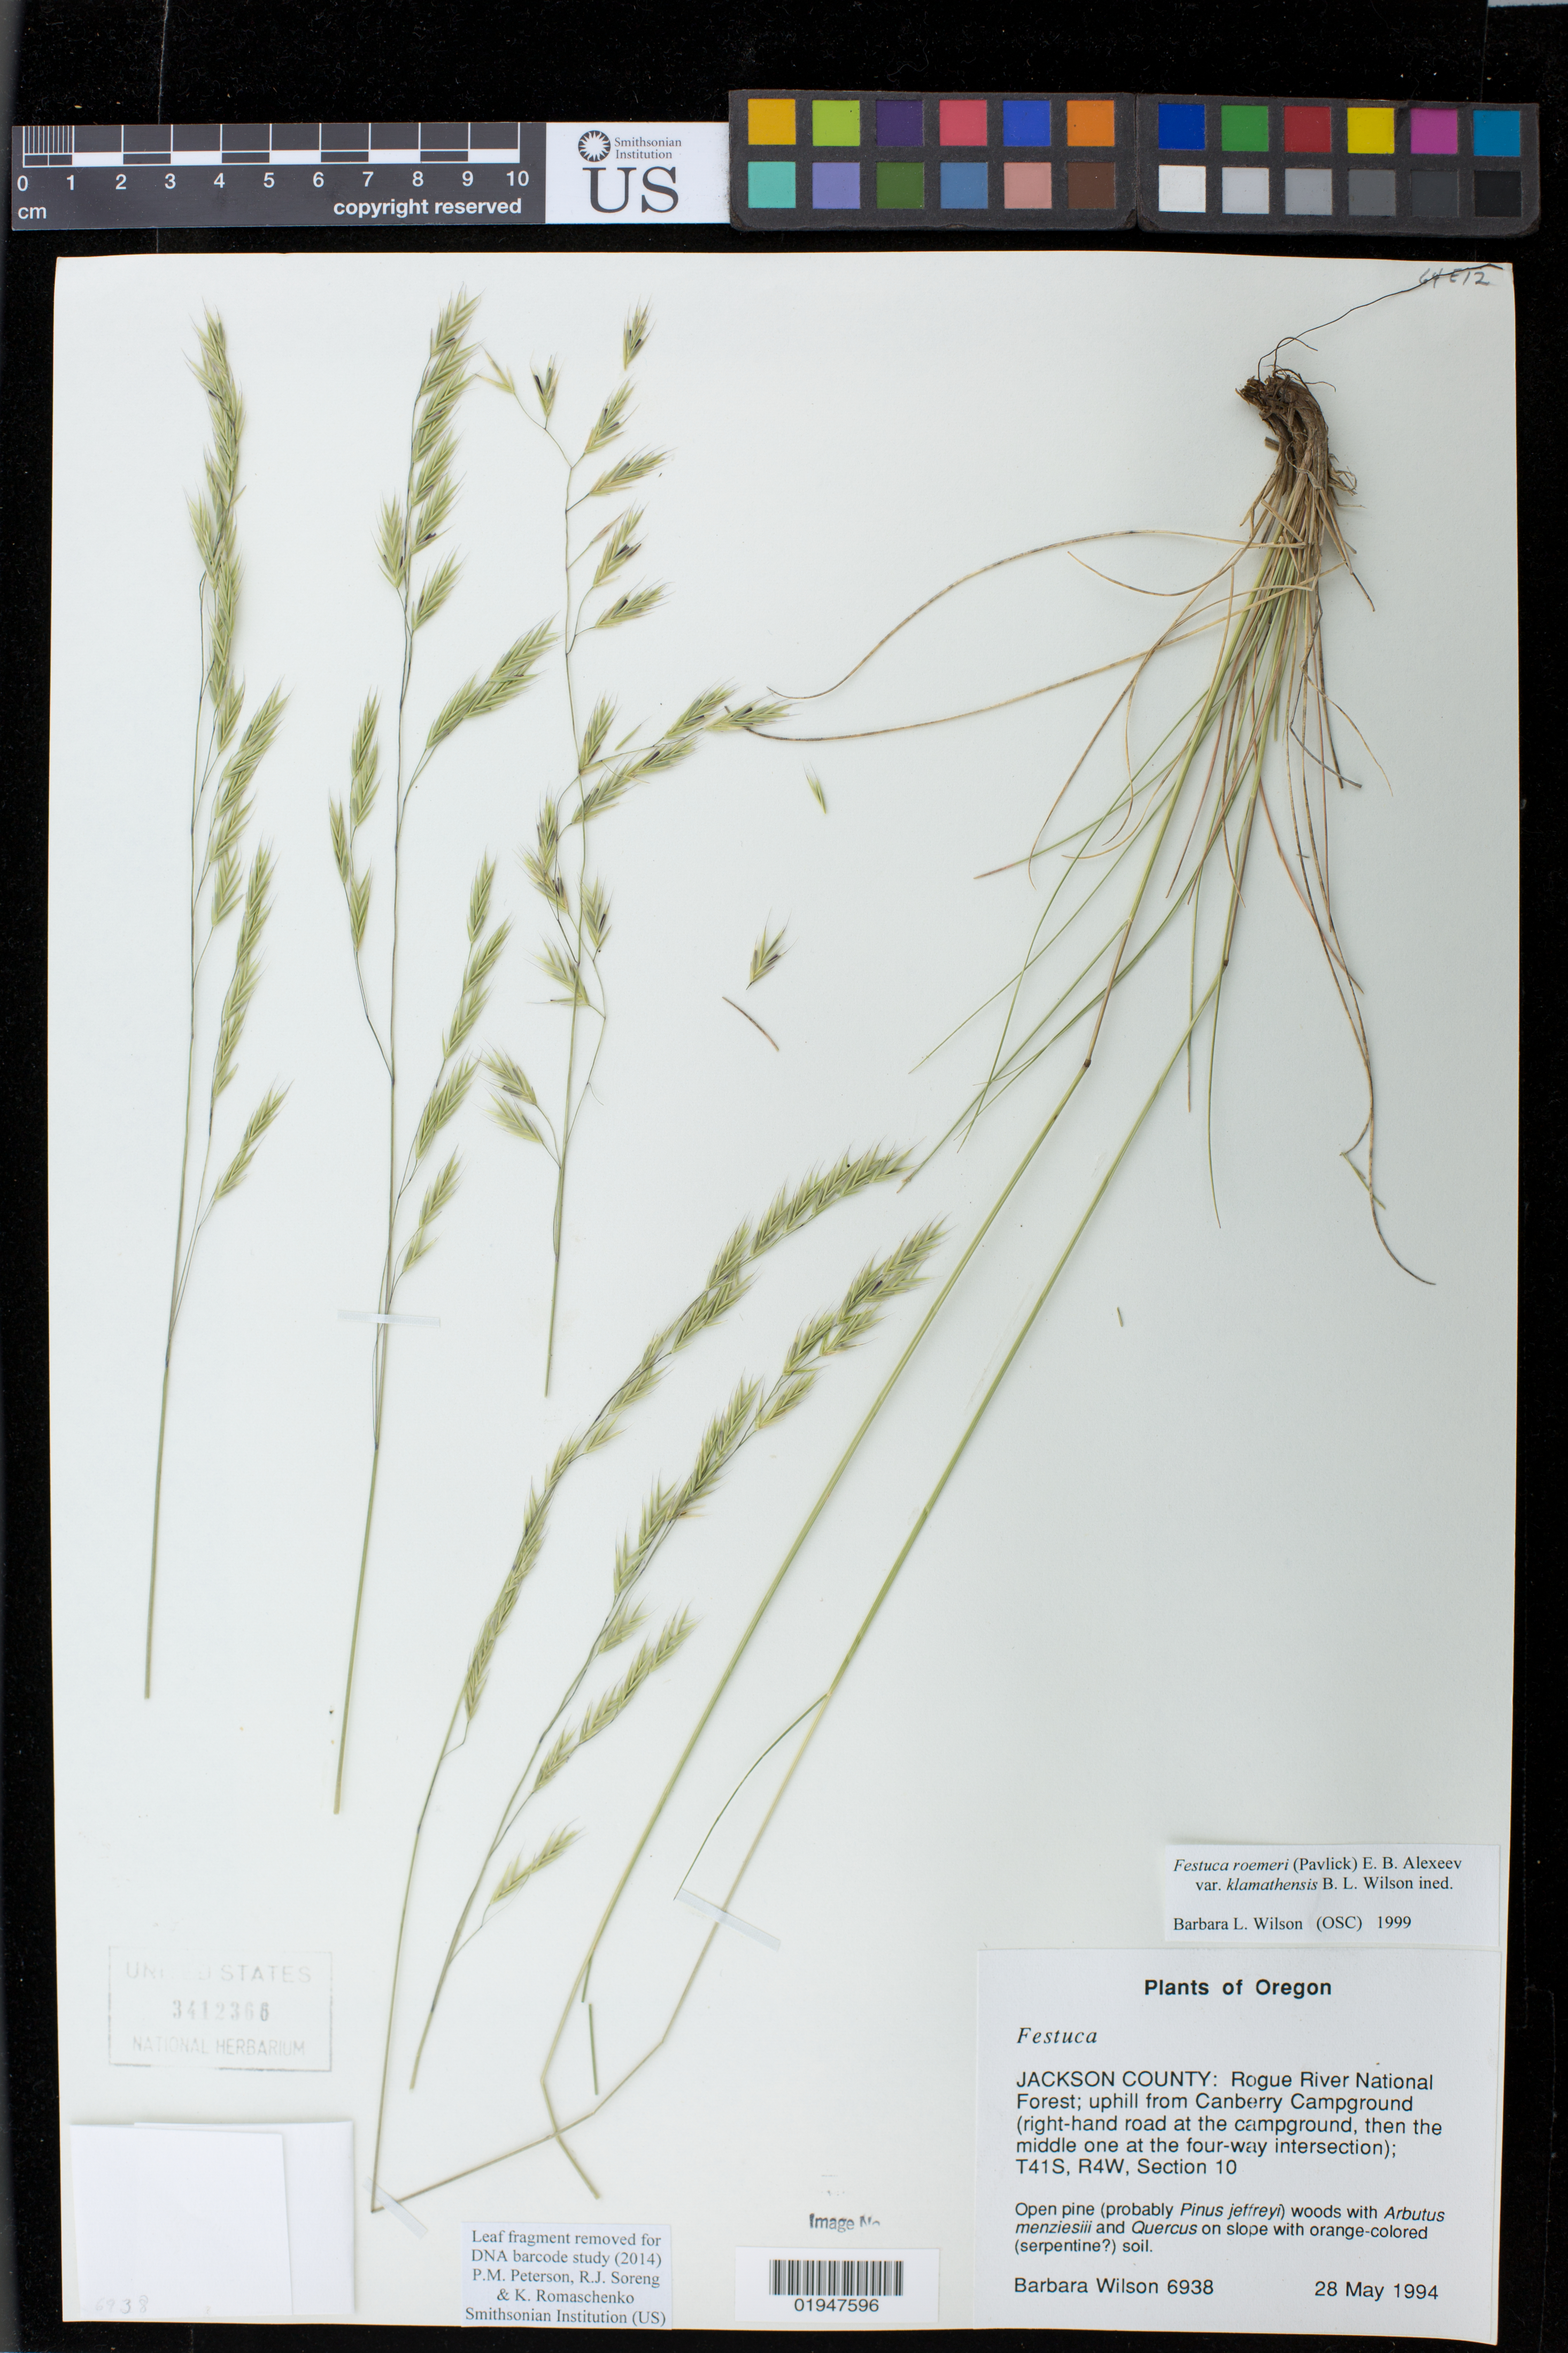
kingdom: Plantae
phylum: Tracheophyta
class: Liliopsida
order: Poales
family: Poaceae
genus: Festuca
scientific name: Festuca roemeri var. klamathensis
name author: B.L. Wilson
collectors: B. Wilson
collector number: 6938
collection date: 1994-05-28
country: United States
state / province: Oregon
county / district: Jackson County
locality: Rogue River National Forest, uphill from Canberry Campground (right-hand road at the campground, then the middle one at the four-way intersection); T41S, R4W, Section 10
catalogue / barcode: US 3412366